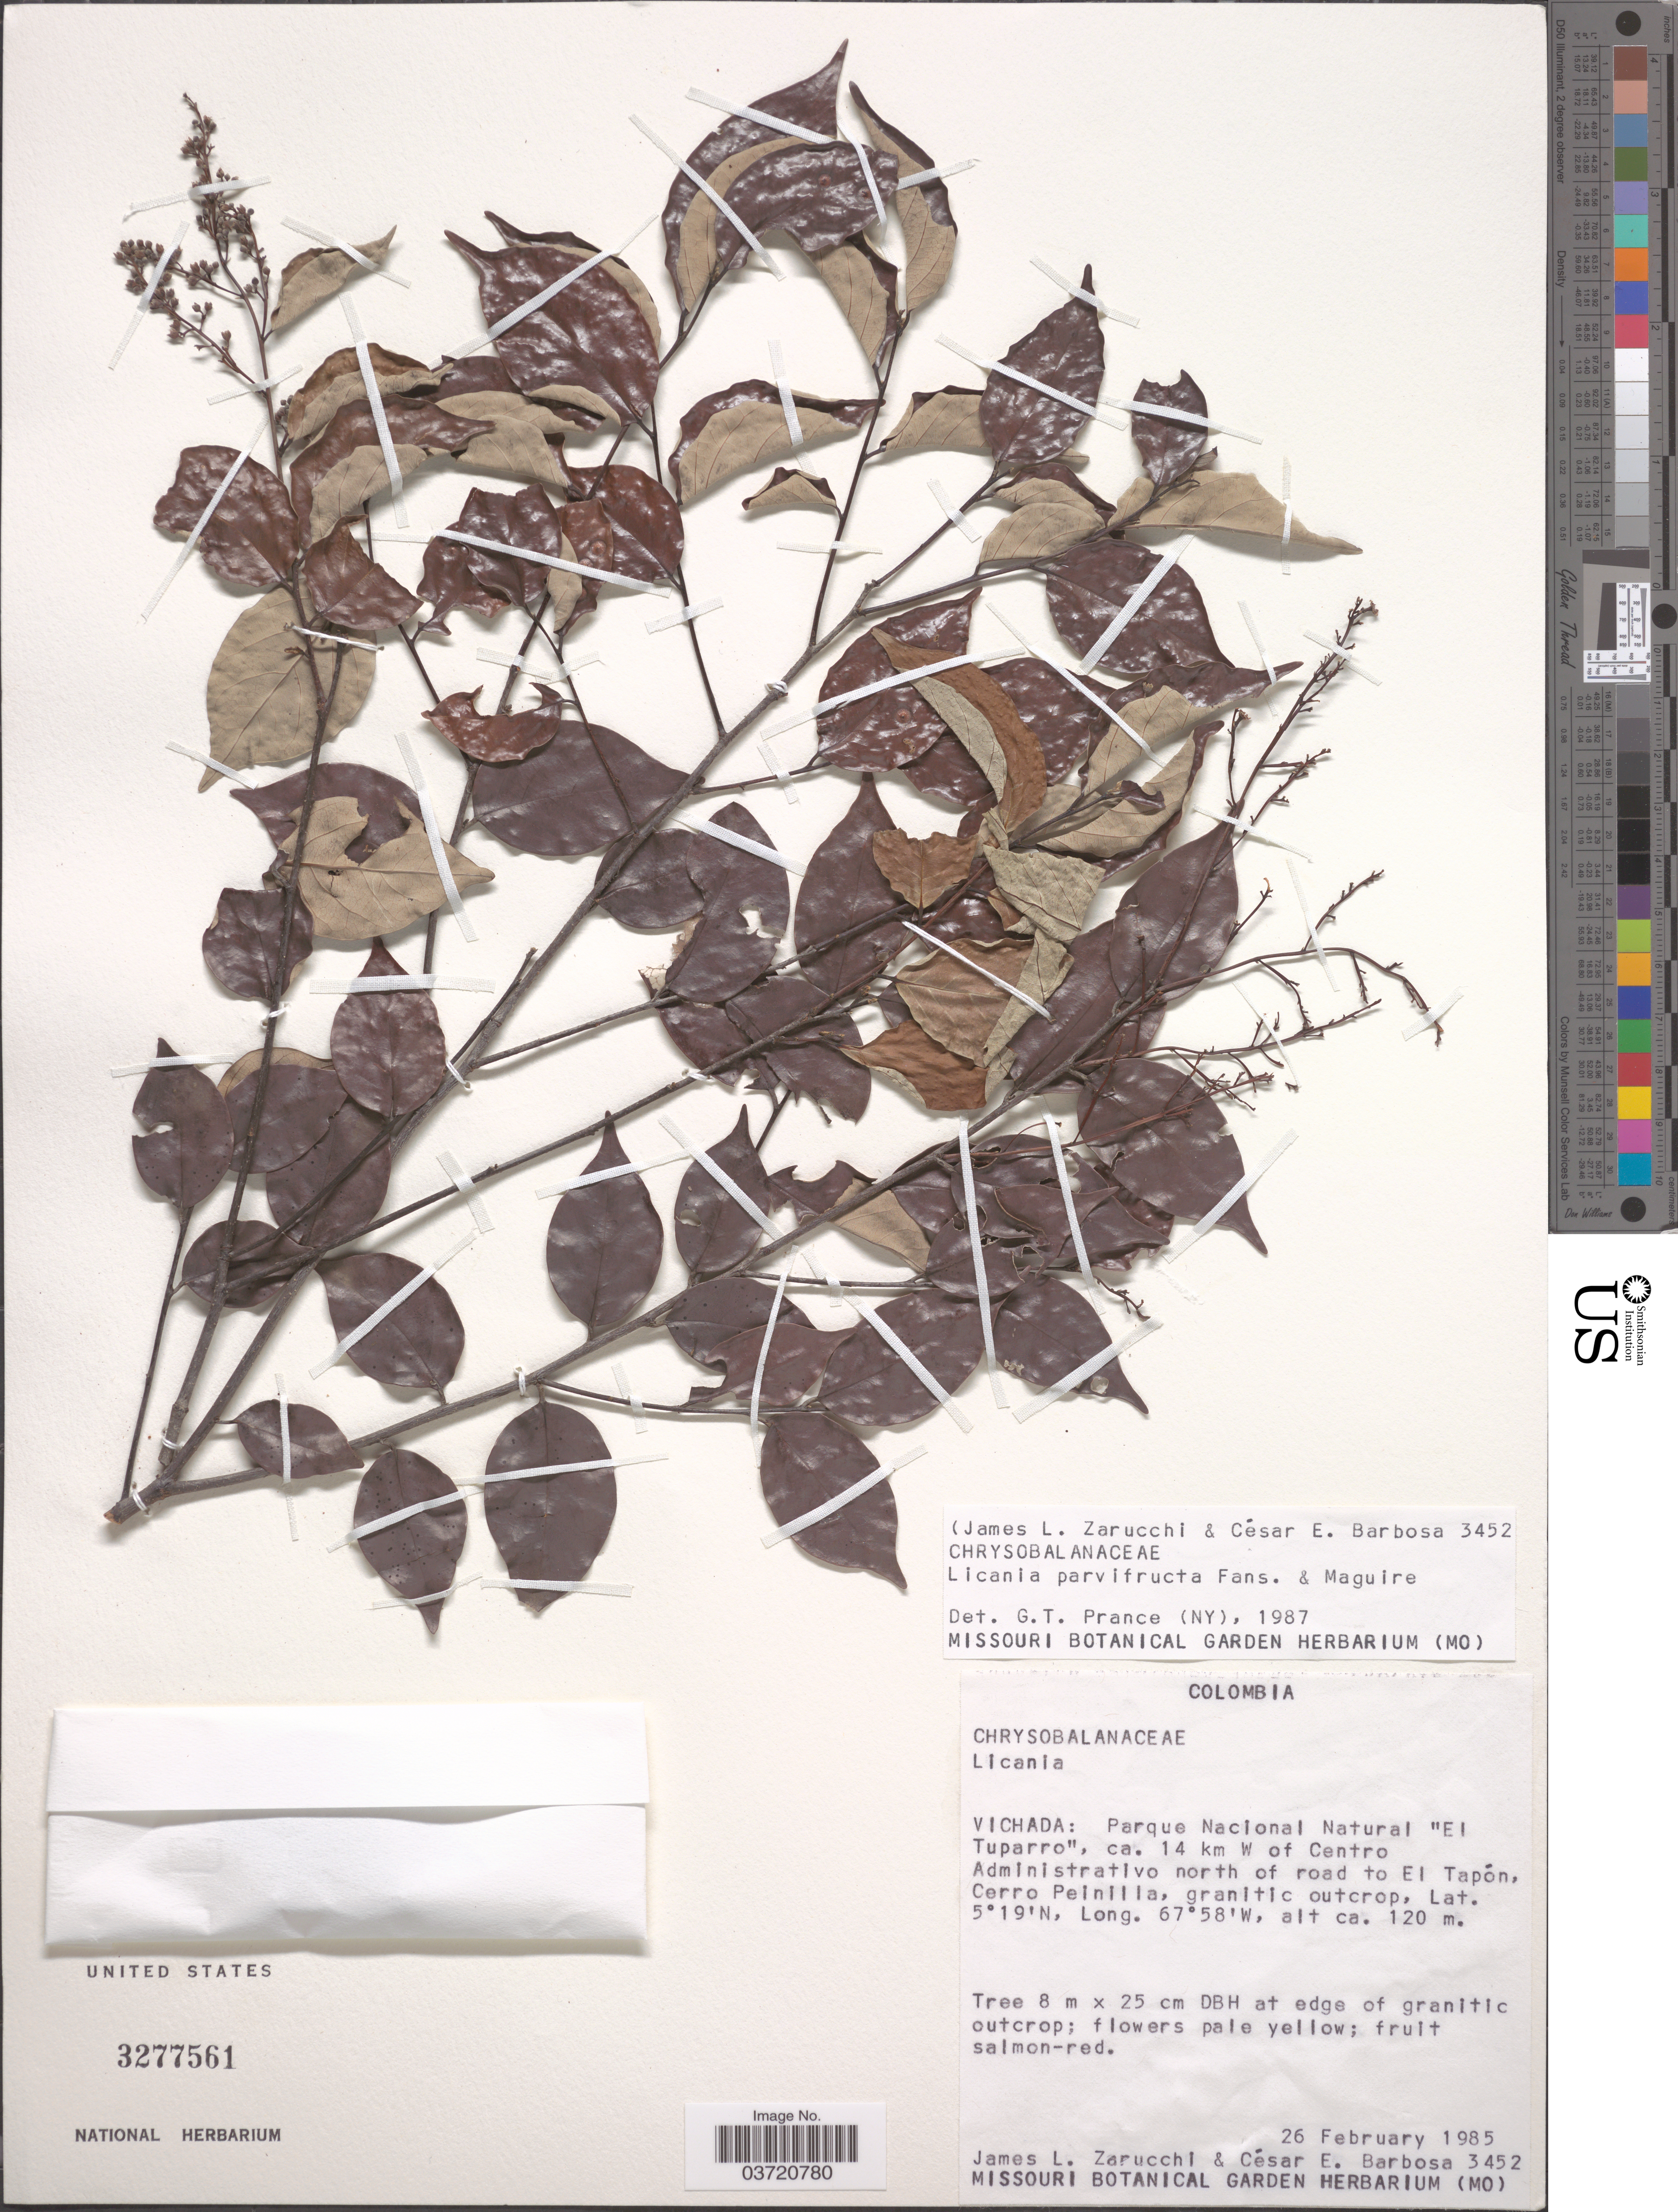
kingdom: Plantae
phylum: Tracheophyta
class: Magnoliopsida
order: Malpighiales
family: Chrysobalanaceae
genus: Licania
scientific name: Licania parvifructa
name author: Fanshawe & Maguire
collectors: J. L. Zarucchi & C. E. Barbosa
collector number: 3452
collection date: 1985-02-26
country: Colombia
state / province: Vichada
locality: Parque Nacional Natural "El Tuparro", ca. 14 km W of Centro Administrativo north of road to El Tapó, Cerro Peinilla.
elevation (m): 120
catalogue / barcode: US 3277561